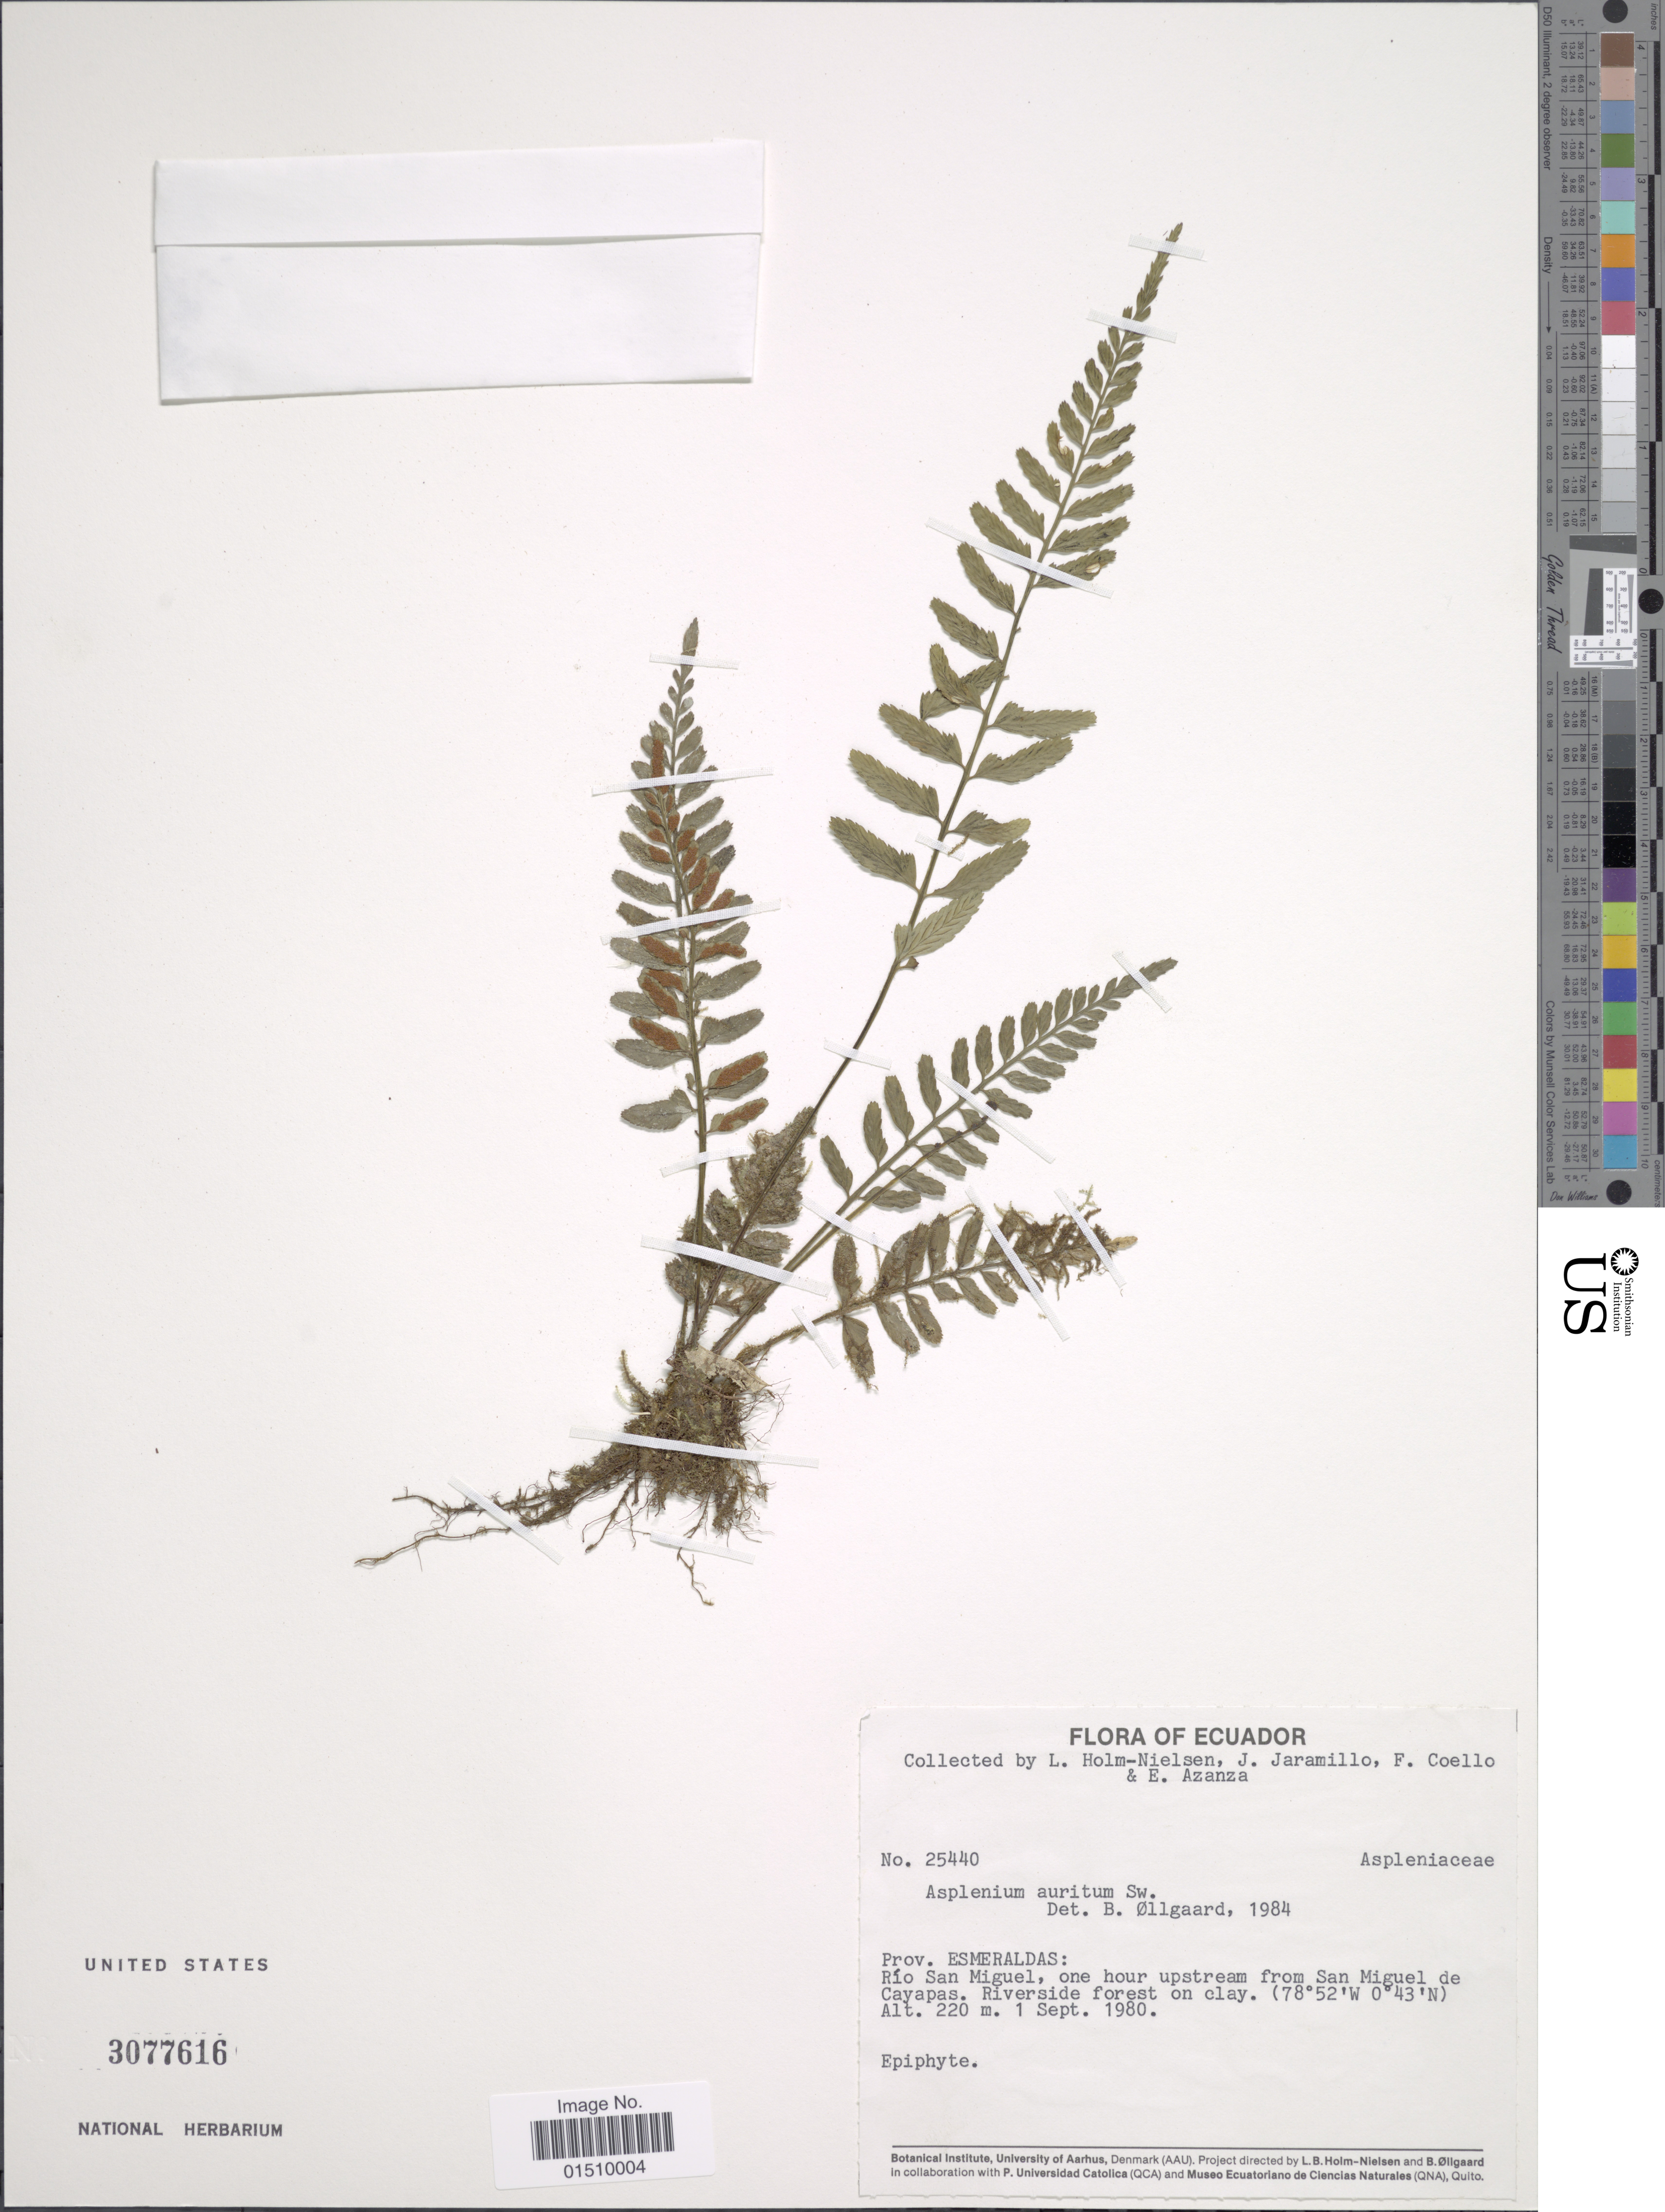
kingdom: Plantae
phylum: Tracheophyta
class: Polypodiopsida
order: Polypodiales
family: Aspleniaceae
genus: Asplenium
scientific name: Asplenium auritum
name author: Sw.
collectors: L. B. Holm-Nielsen, J. Jaramillo, F. Coello & E. Azanza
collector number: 25440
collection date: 1980-09-01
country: Ecuador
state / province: Esmeraldas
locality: Ecuador, Rio San MIguel, one hour upstream from San Miguel de Cayapas.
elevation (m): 220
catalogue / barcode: US 3077616